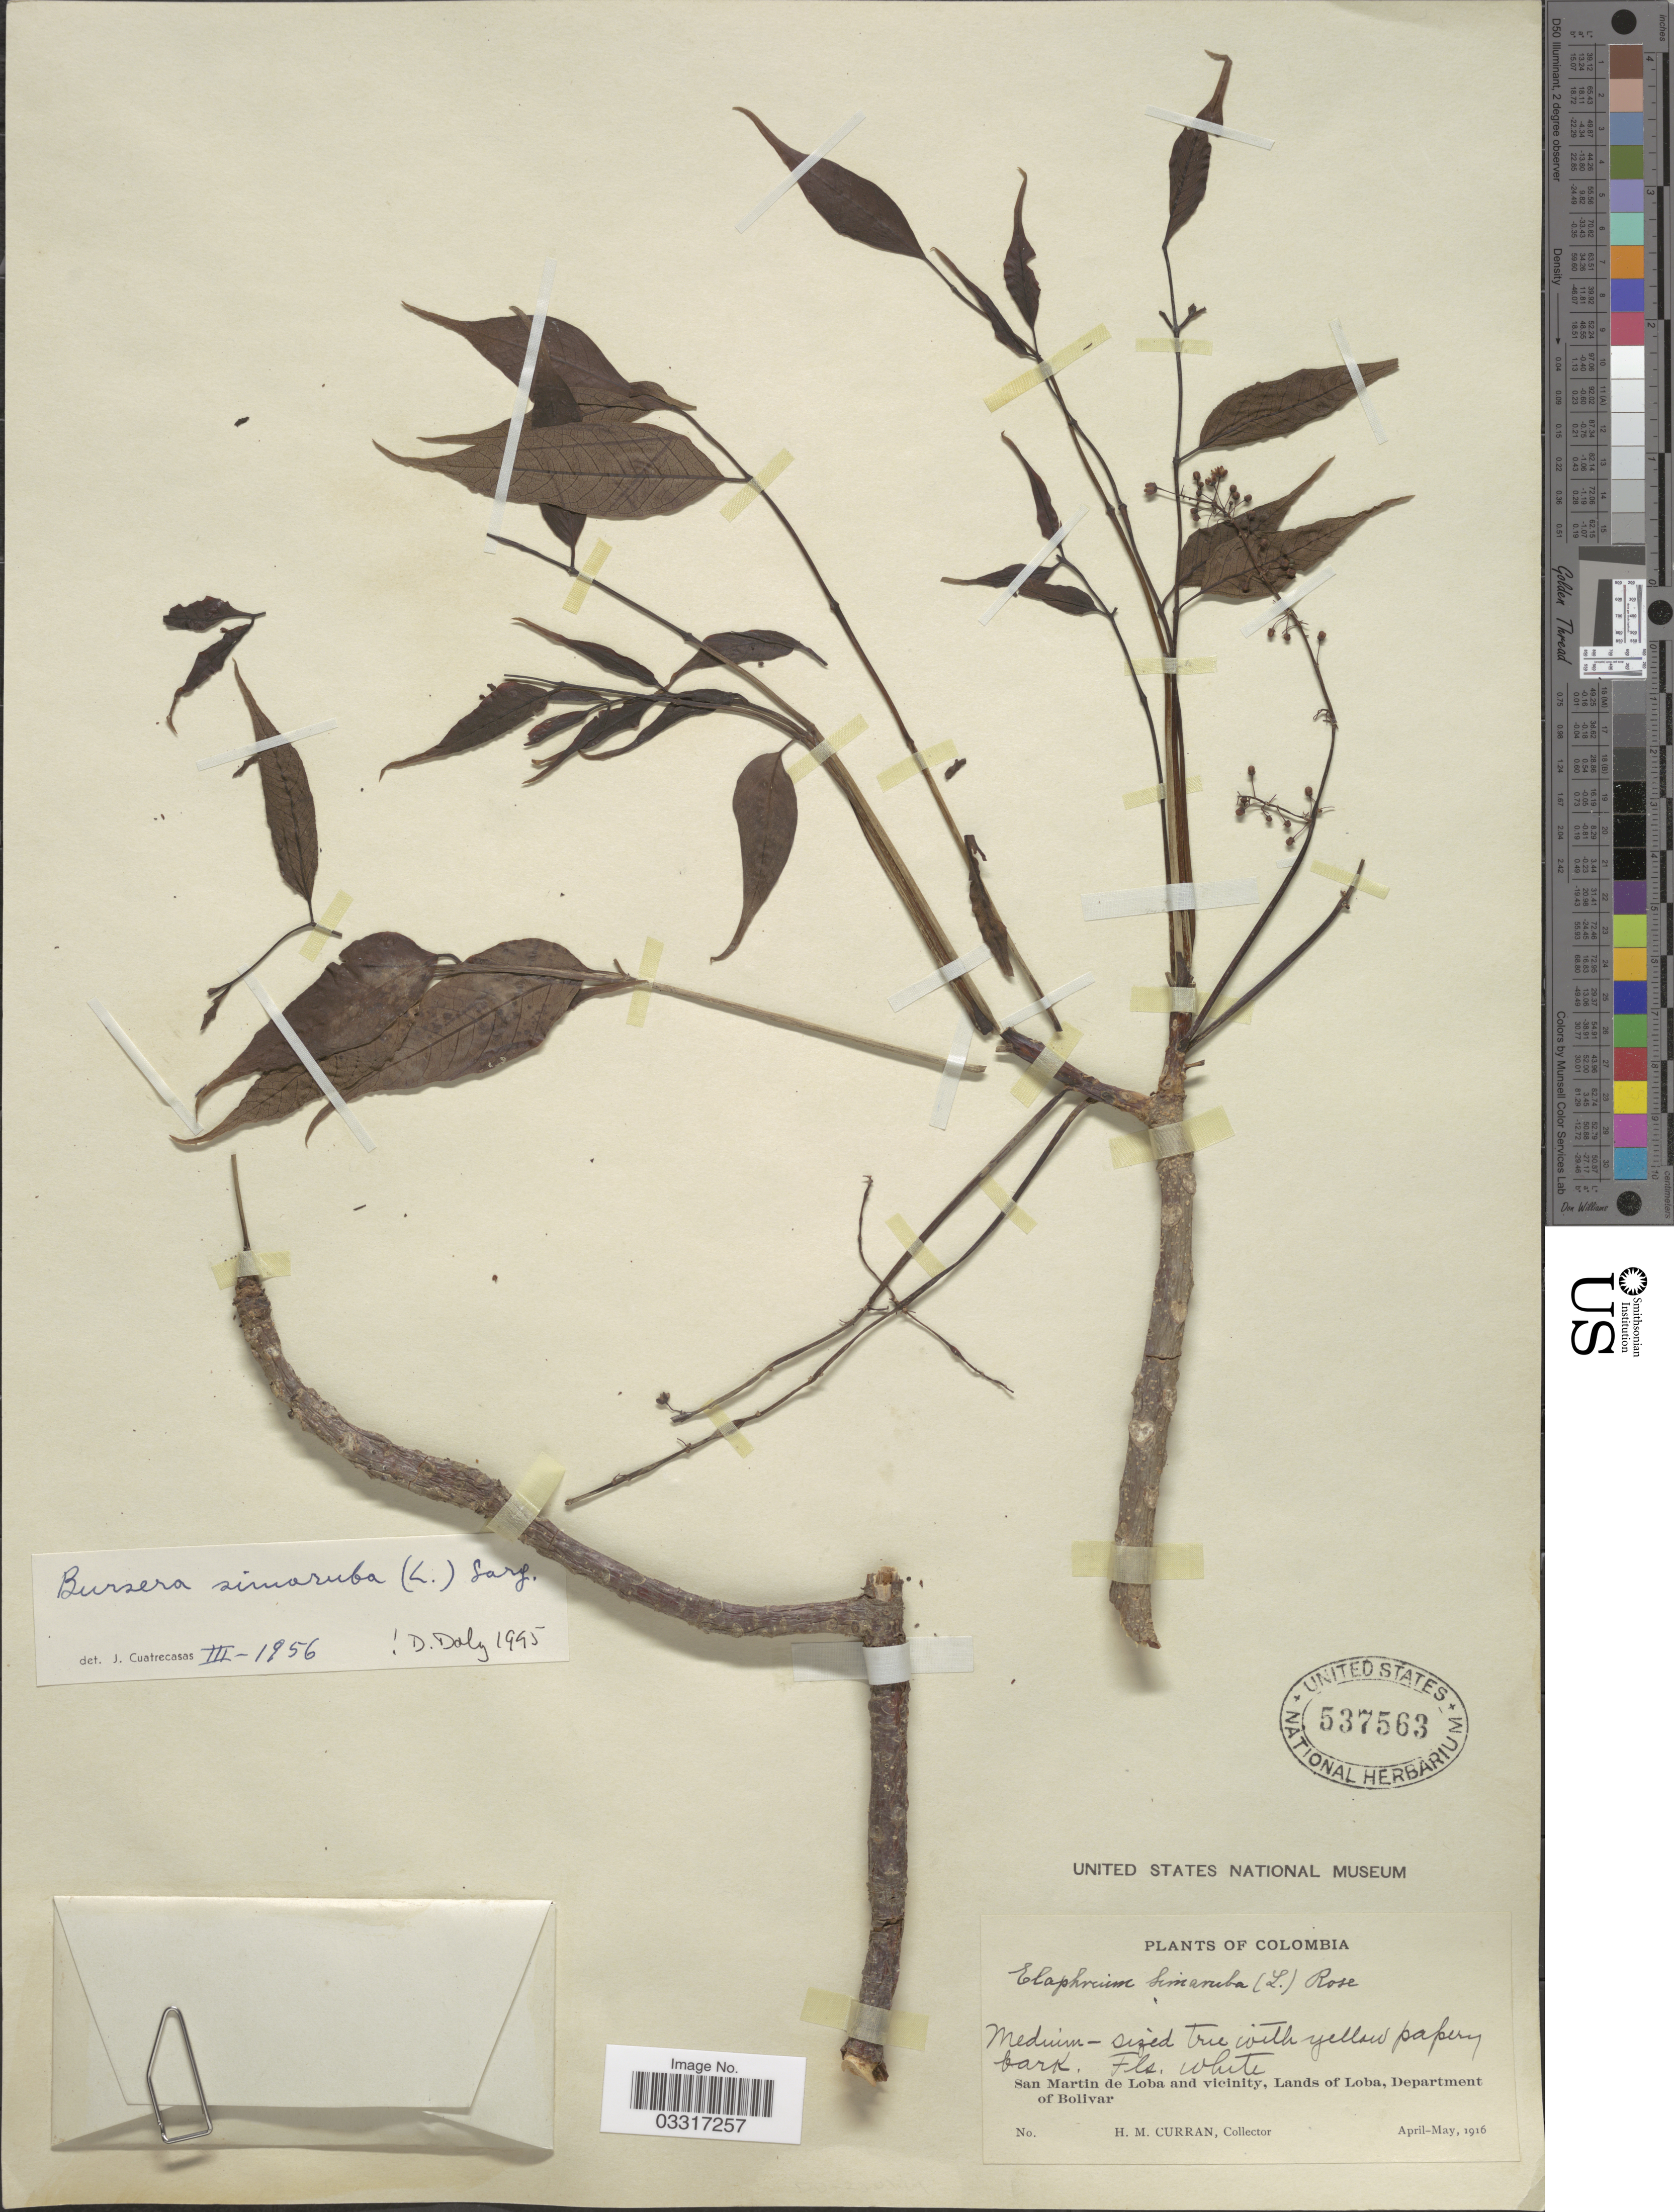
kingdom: Plantae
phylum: Tracheophyta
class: Magnoliopsida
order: Sapindales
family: Burseraceae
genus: Bursera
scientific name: Bursera simaruba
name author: (L.) Sarg.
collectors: H. M. Curran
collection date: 1916-04/1916-05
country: Colombia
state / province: Bolívar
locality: San Martin de Loba and vicinity, Lands of Loba, Department of Bolivar.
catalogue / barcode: US 537563